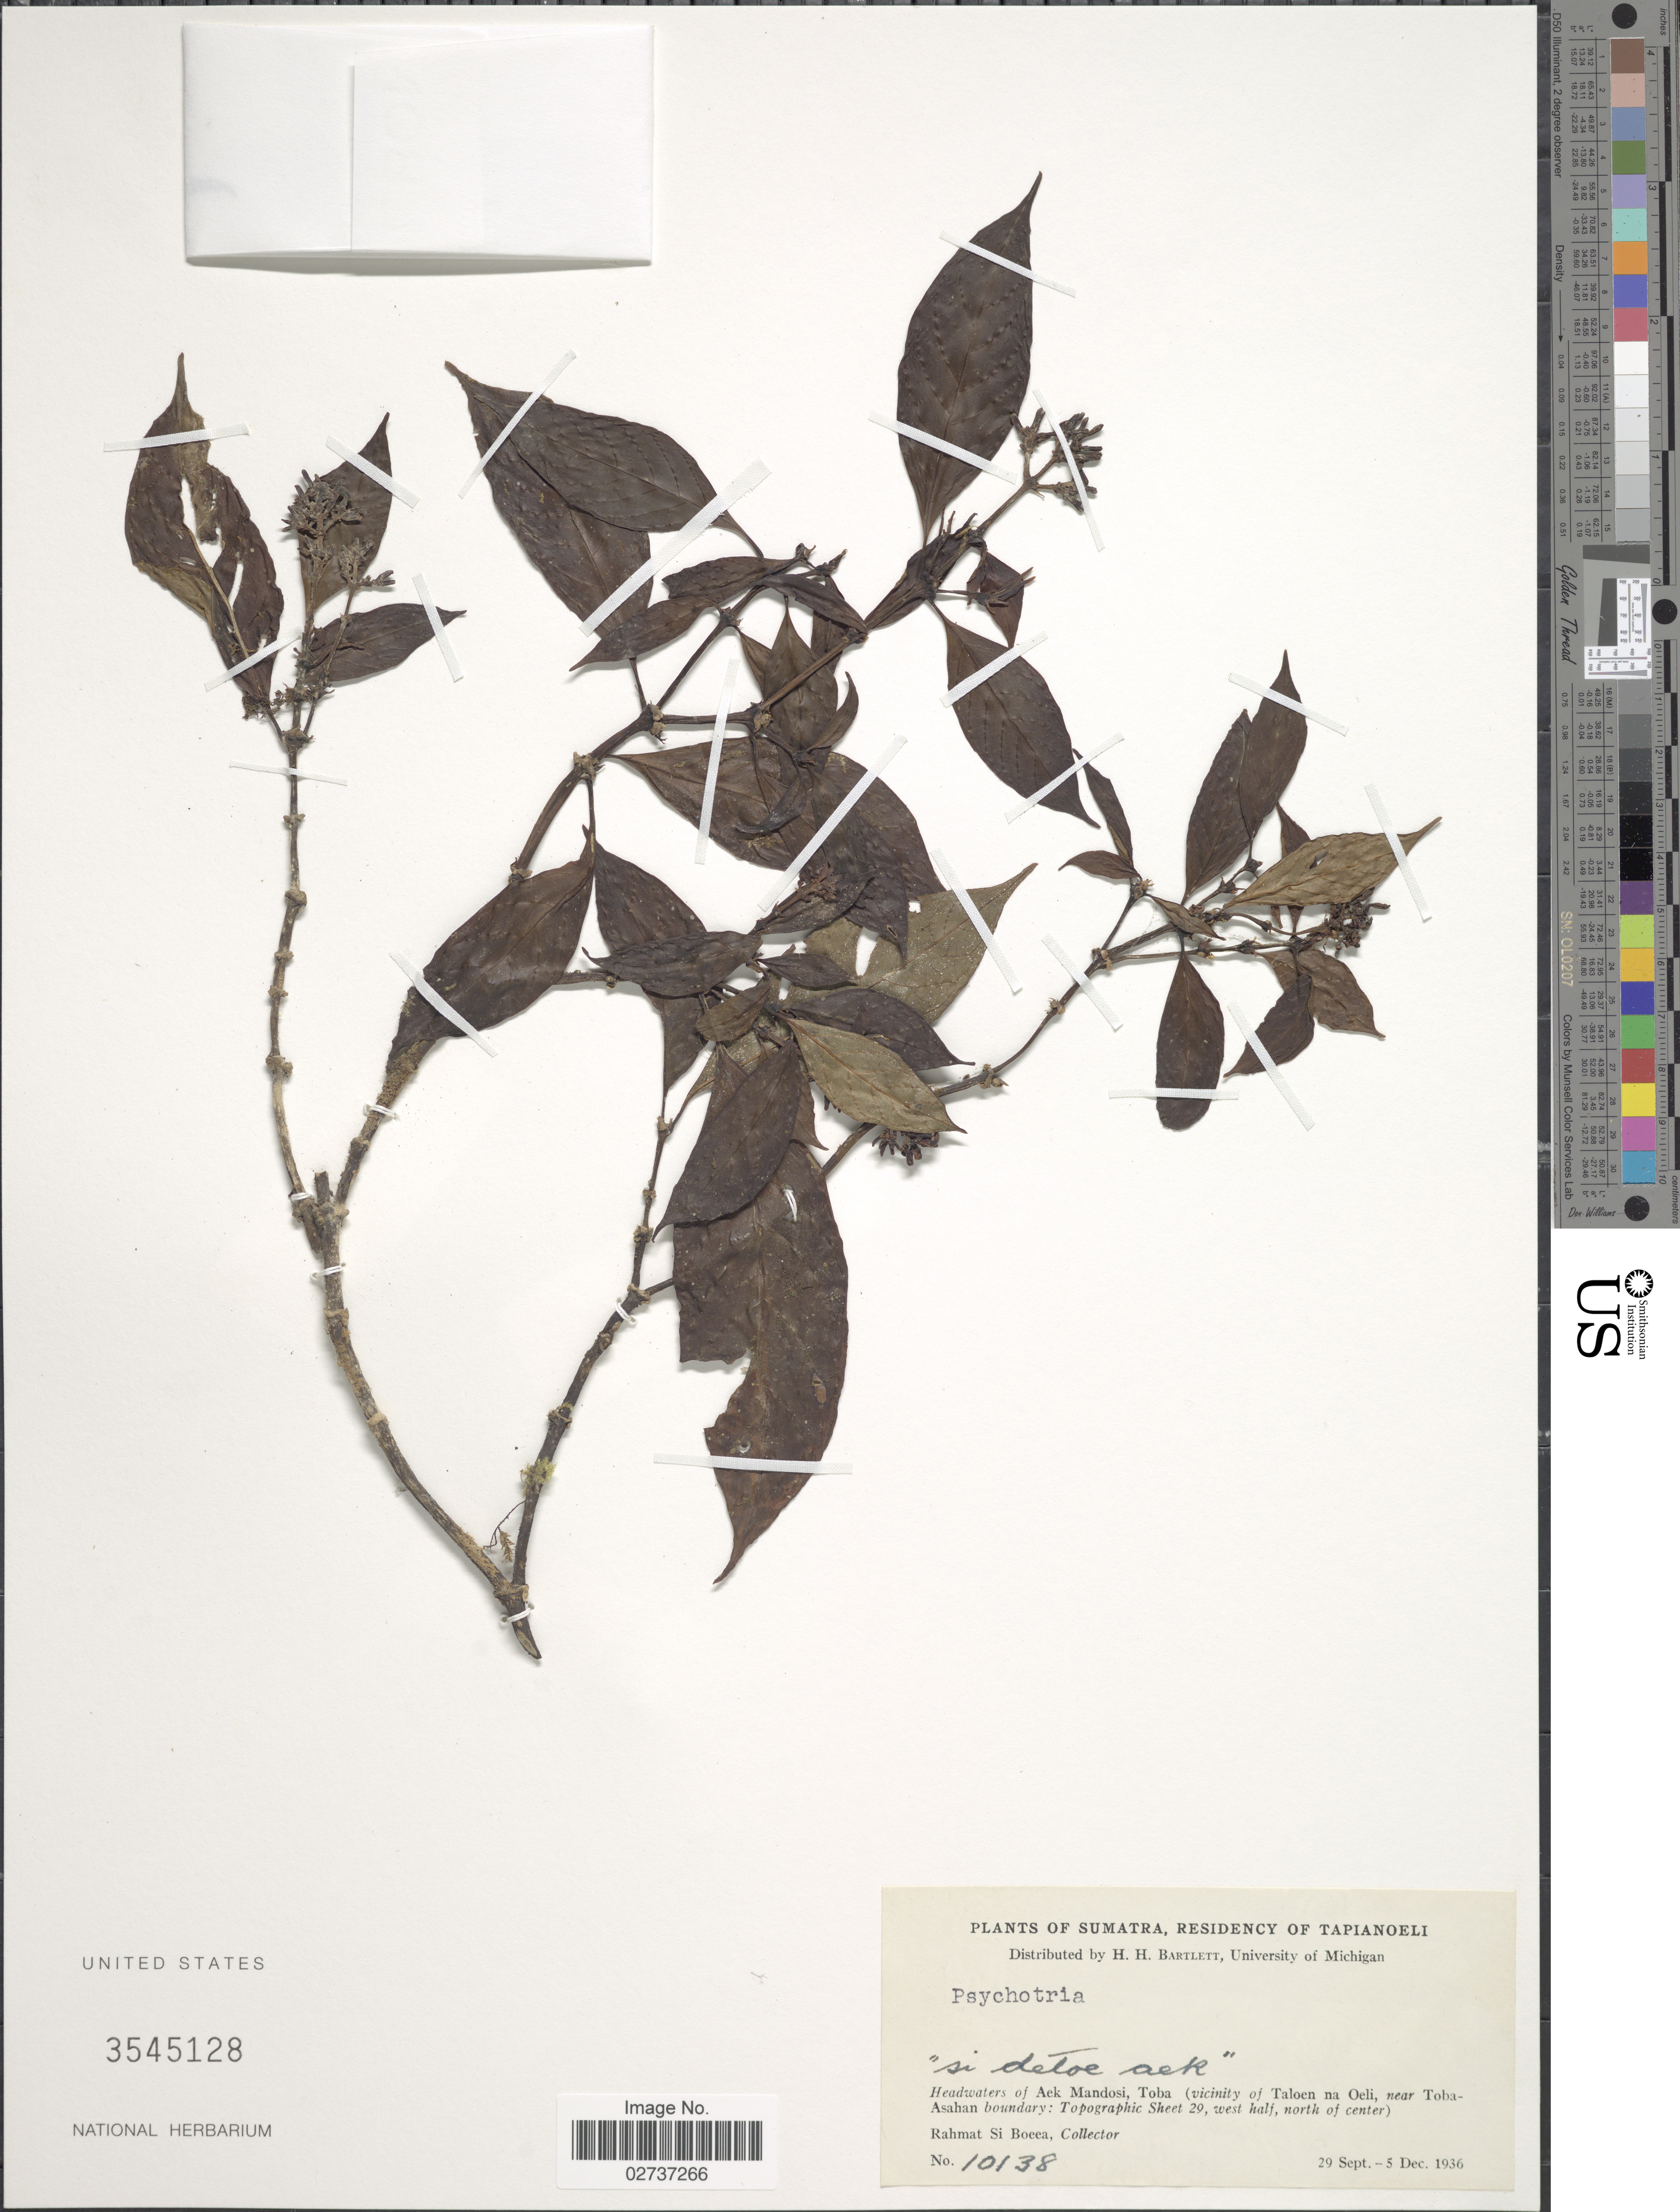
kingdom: Plantae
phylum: Tracheophyta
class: Magnoliopsida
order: Gentianales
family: Rubiaceae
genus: Psychotria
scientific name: Psychotria sp.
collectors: Rahmat Si Boeea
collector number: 10138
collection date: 1936-09-29/1936-12-05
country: Indonesia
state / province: Sumatra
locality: Residency of Tapianoeli, Headwaters of Aek Mandosi, Toba (Vicinity of Taloen na Oeli, near Toba-Asahan boundary: Topographic Sheet 29, west half, north of center)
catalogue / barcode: US 3545128